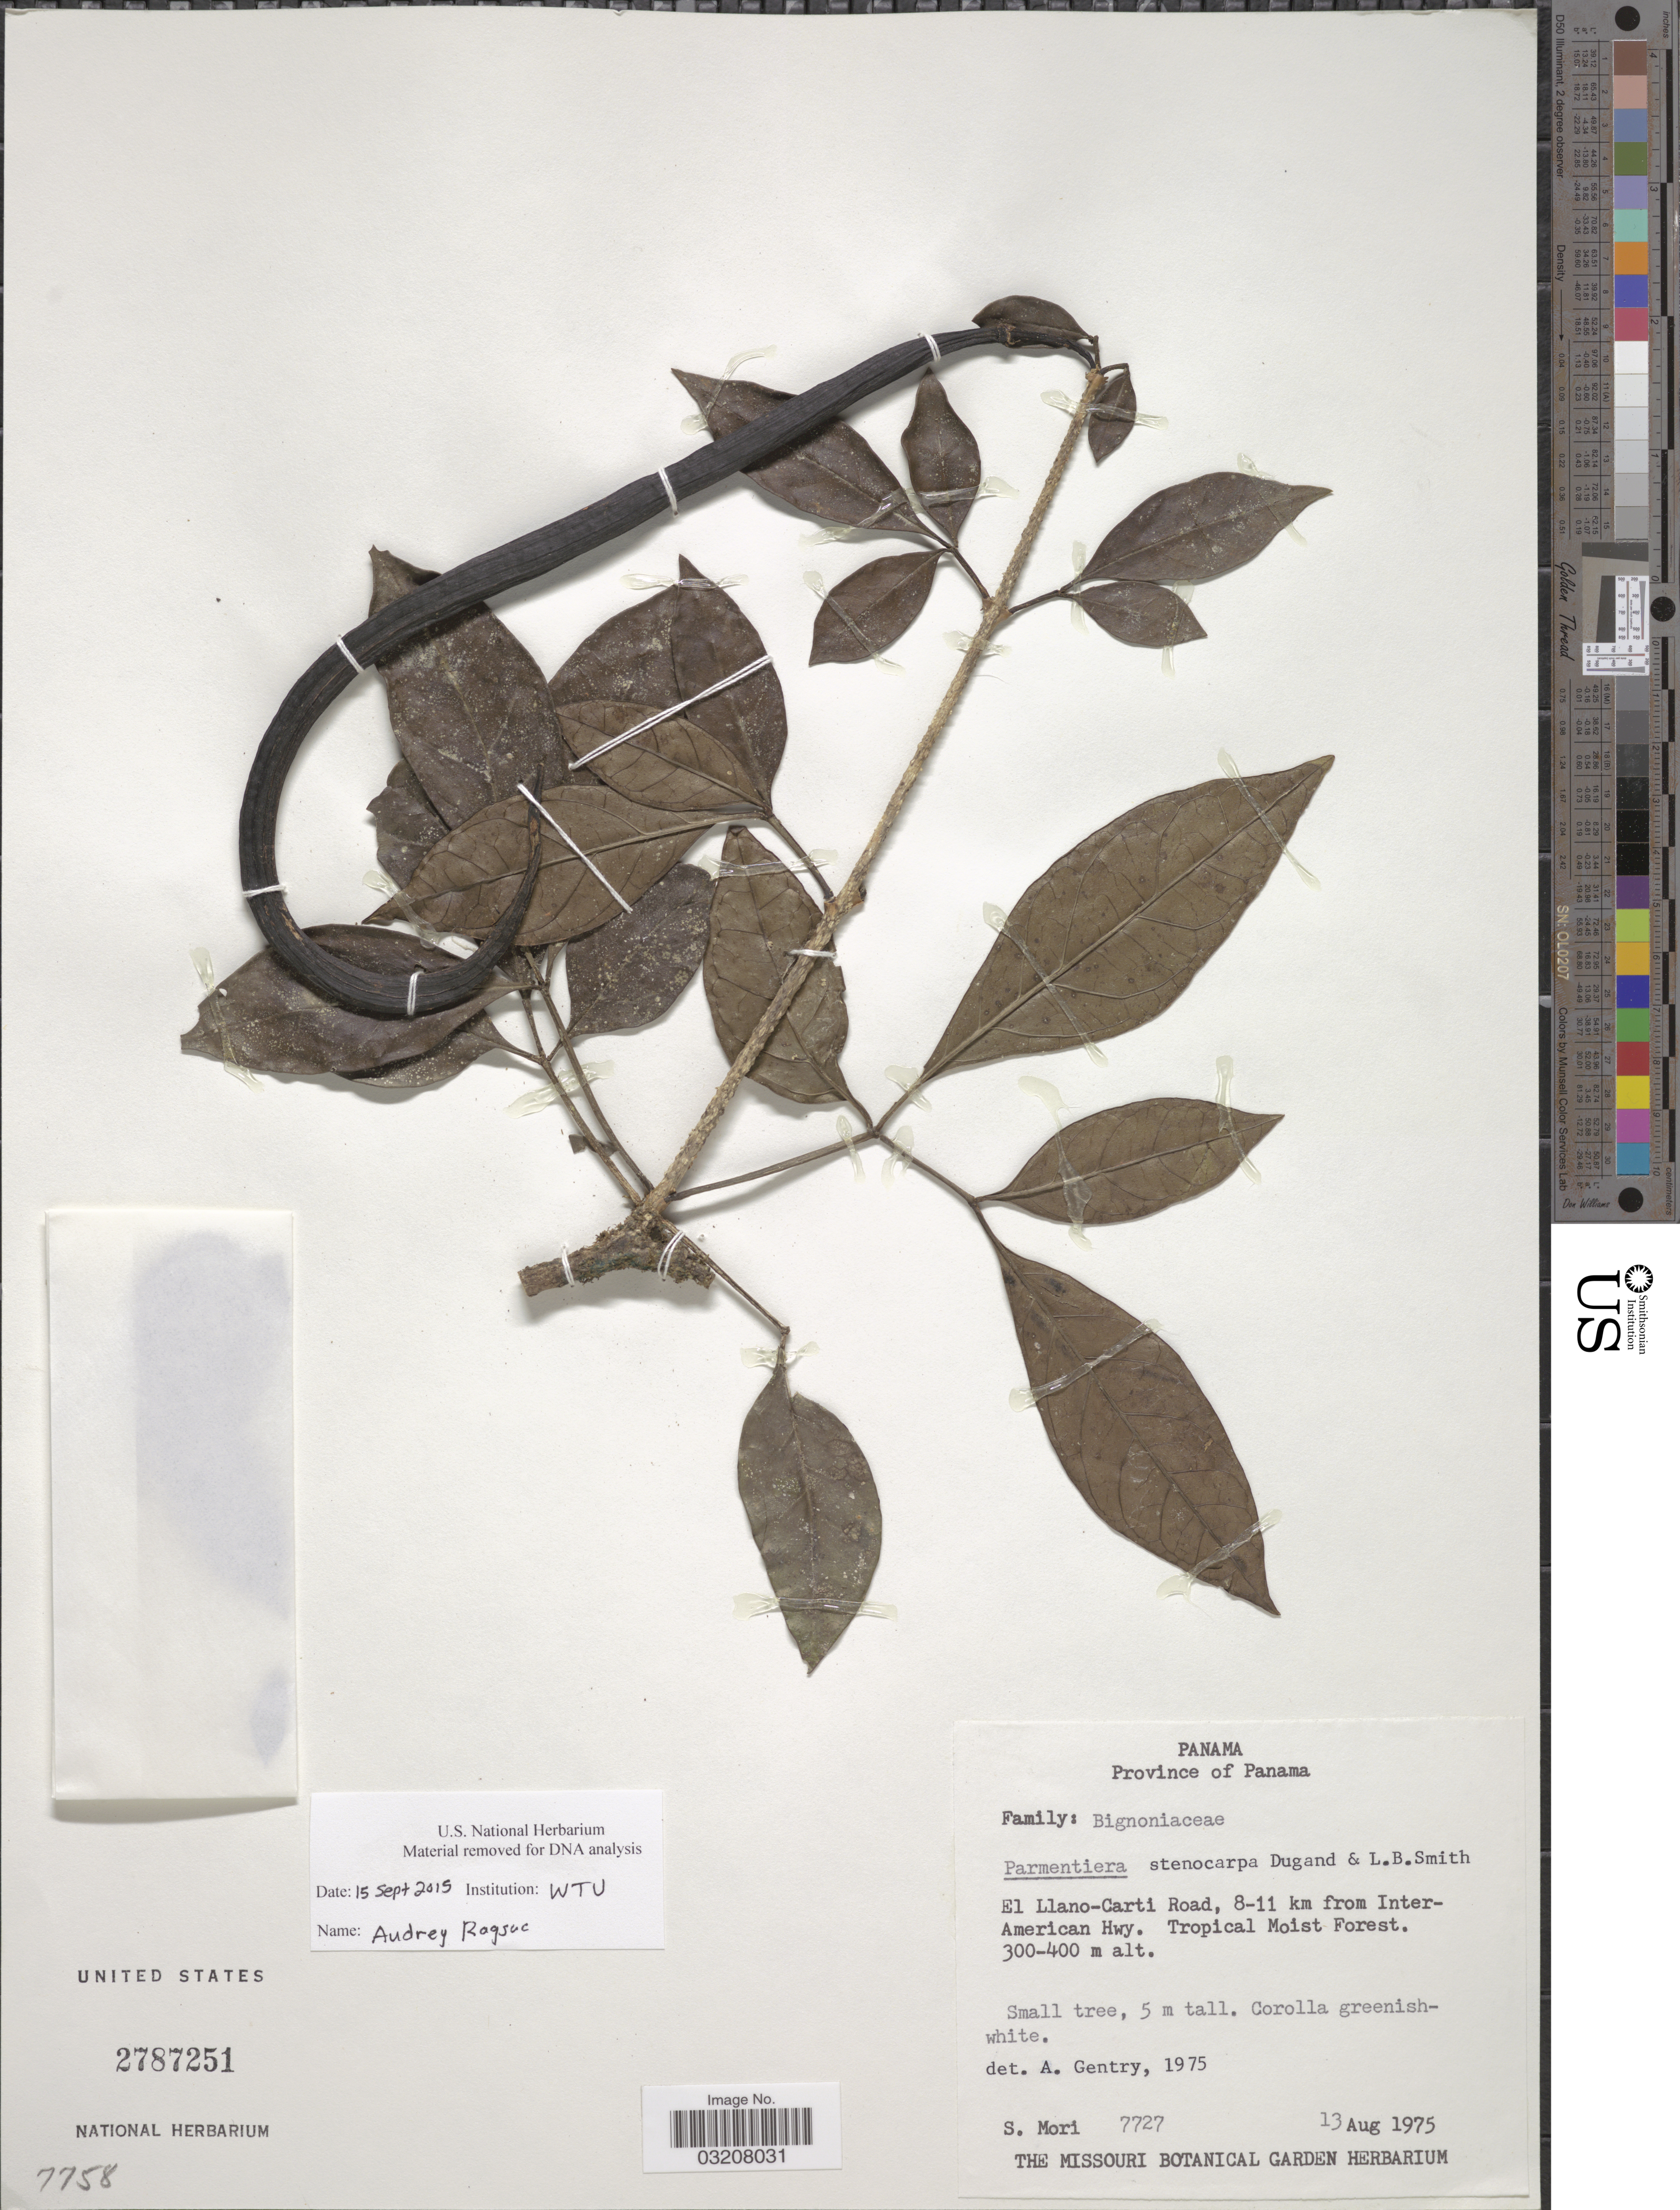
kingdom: Plantae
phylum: Tracheophyta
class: Magnoliopsida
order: Lamiales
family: Bignoniaceae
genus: Parmentiera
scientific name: Parmentiera stenocarpa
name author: Dugand G. & L.B. Sm.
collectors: S. Mori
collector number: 7727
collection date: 1975-08-13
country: Panama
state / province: Panamá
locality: El Llano-Carti Road, 8-11 km from Inter-American Hwy.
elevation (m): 300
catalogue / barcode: US 2787251